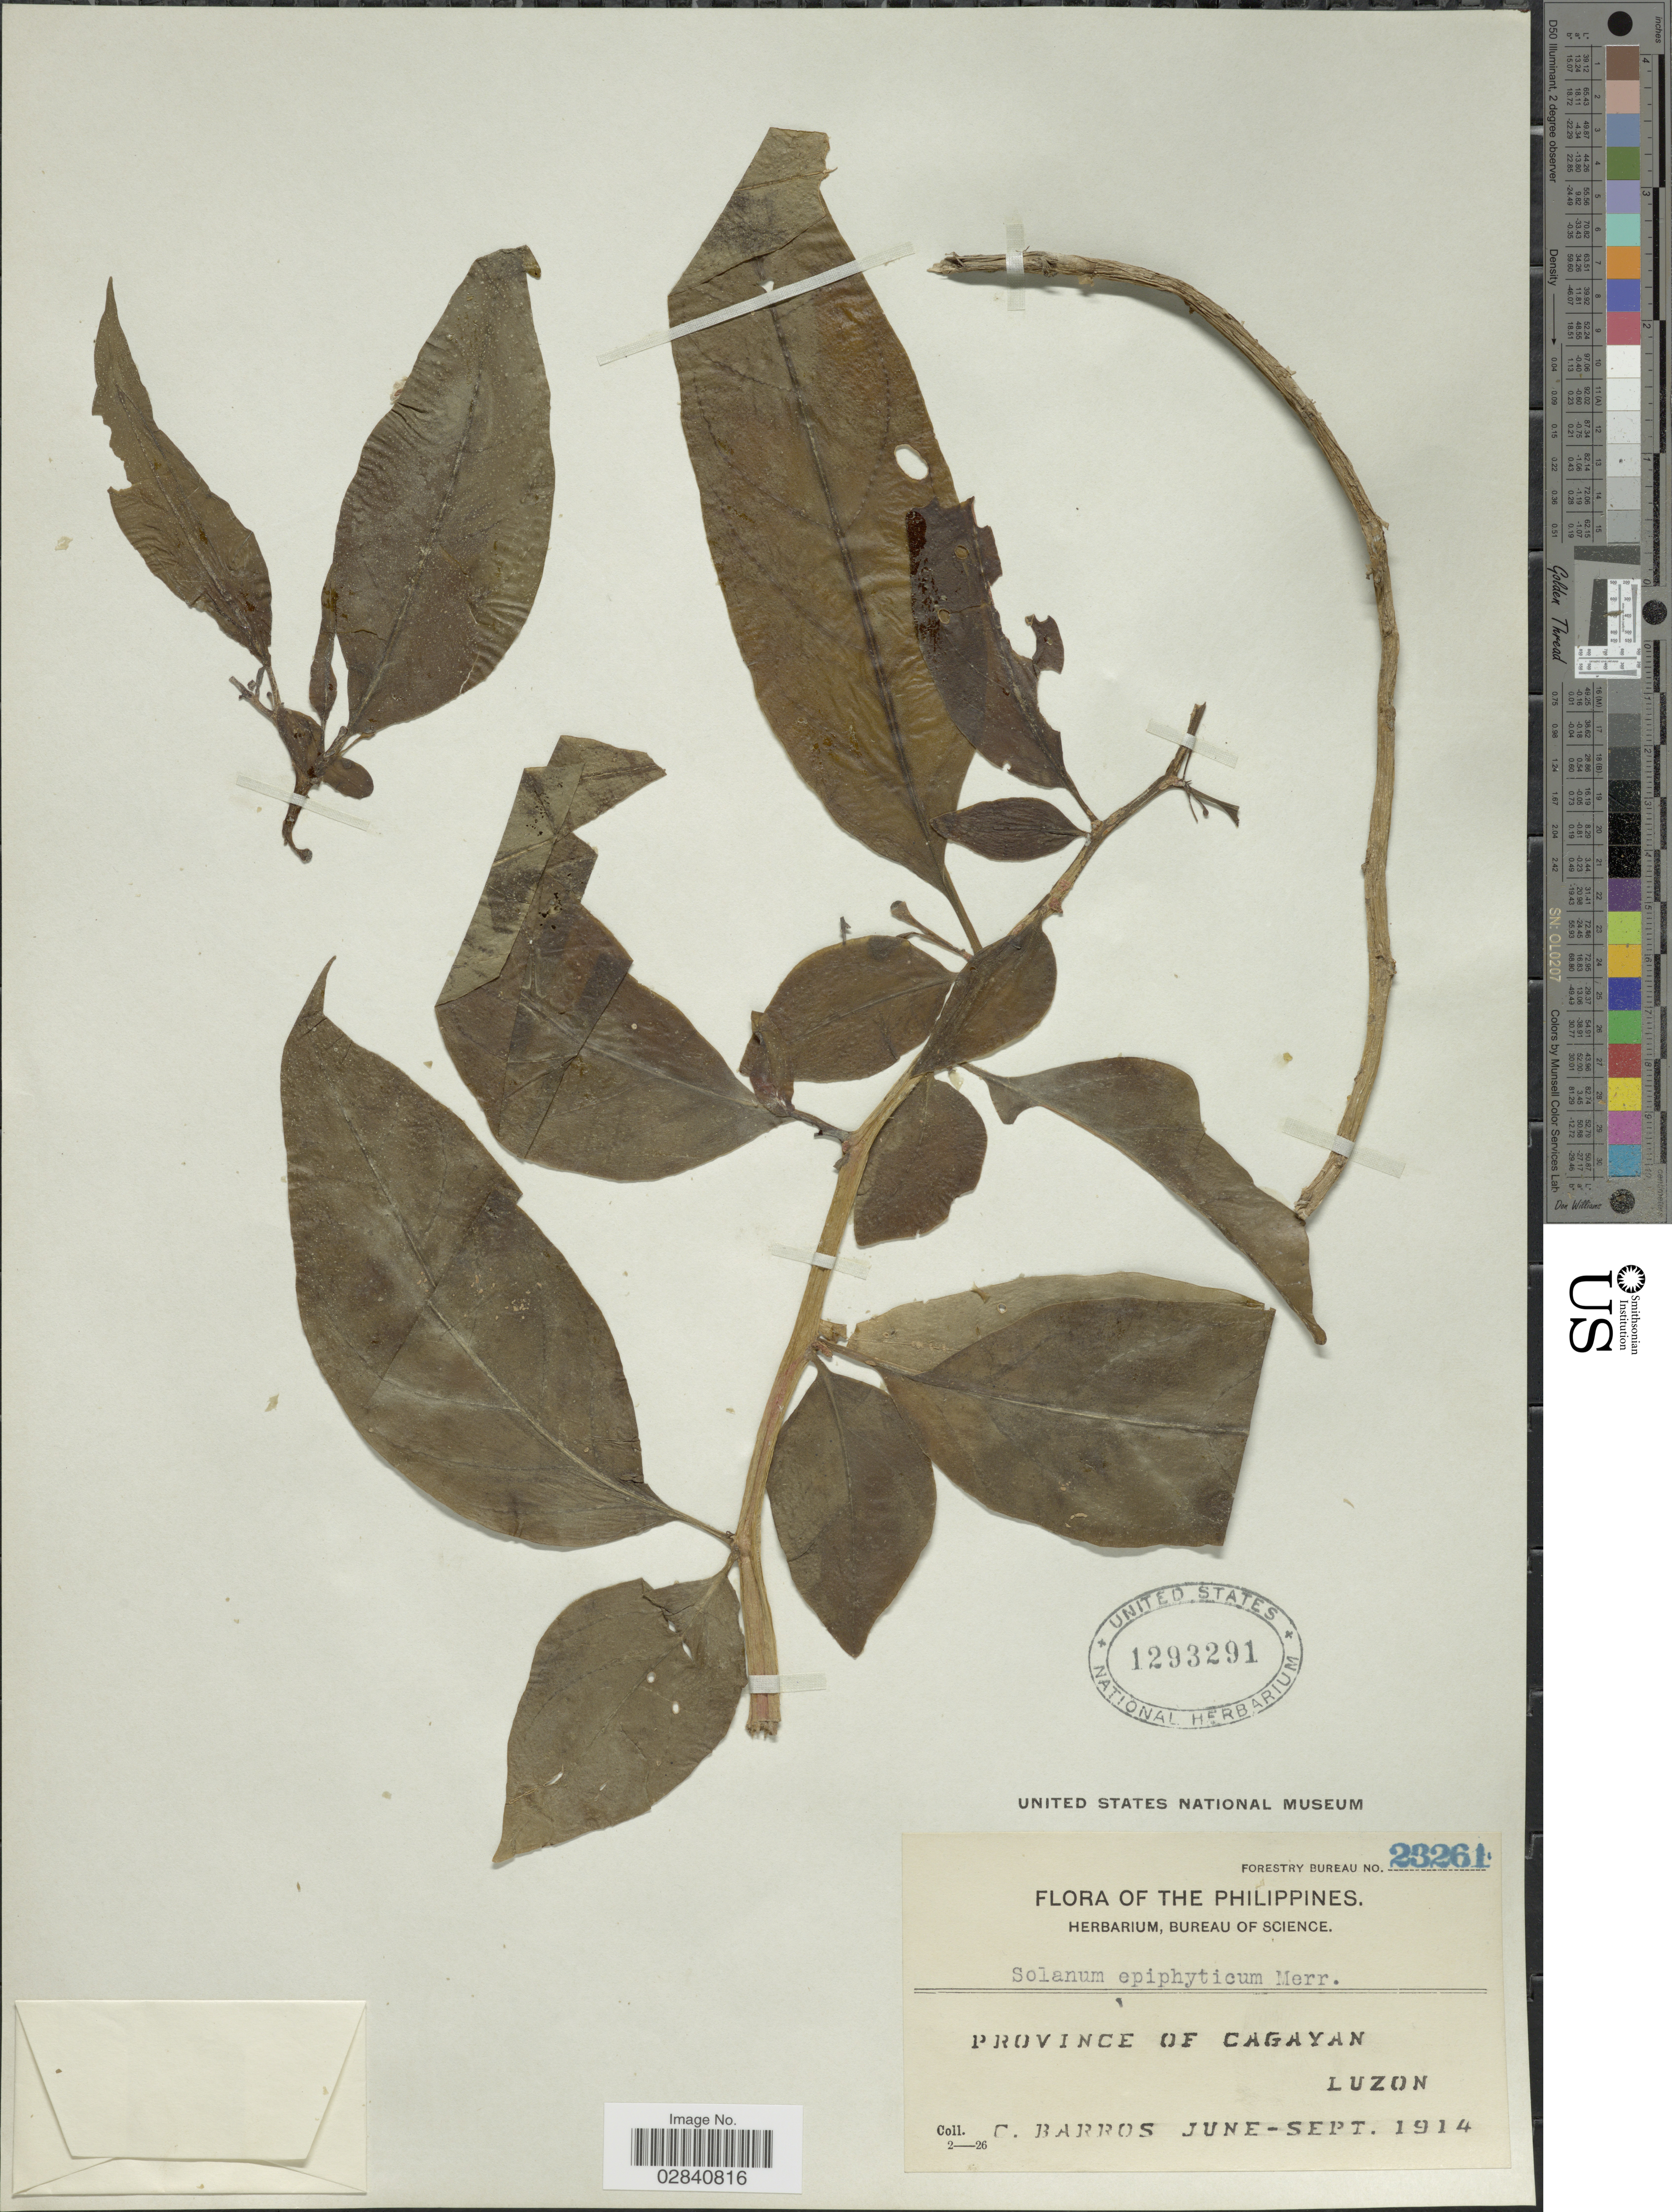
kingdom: Plantae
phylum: Tracheophyta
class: Magnoliopsida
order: Solanales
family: Solanaceae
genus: Lycianthes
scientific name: Lycianthes parasitica subsp. epiphytica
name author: (Merr.) Bitter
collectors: C. Barros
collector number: Forestry Bureau 23261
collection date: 1914-06/1914-09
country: Philippines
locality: Province of Cagayan, Luzon.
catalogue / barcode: US 1293291